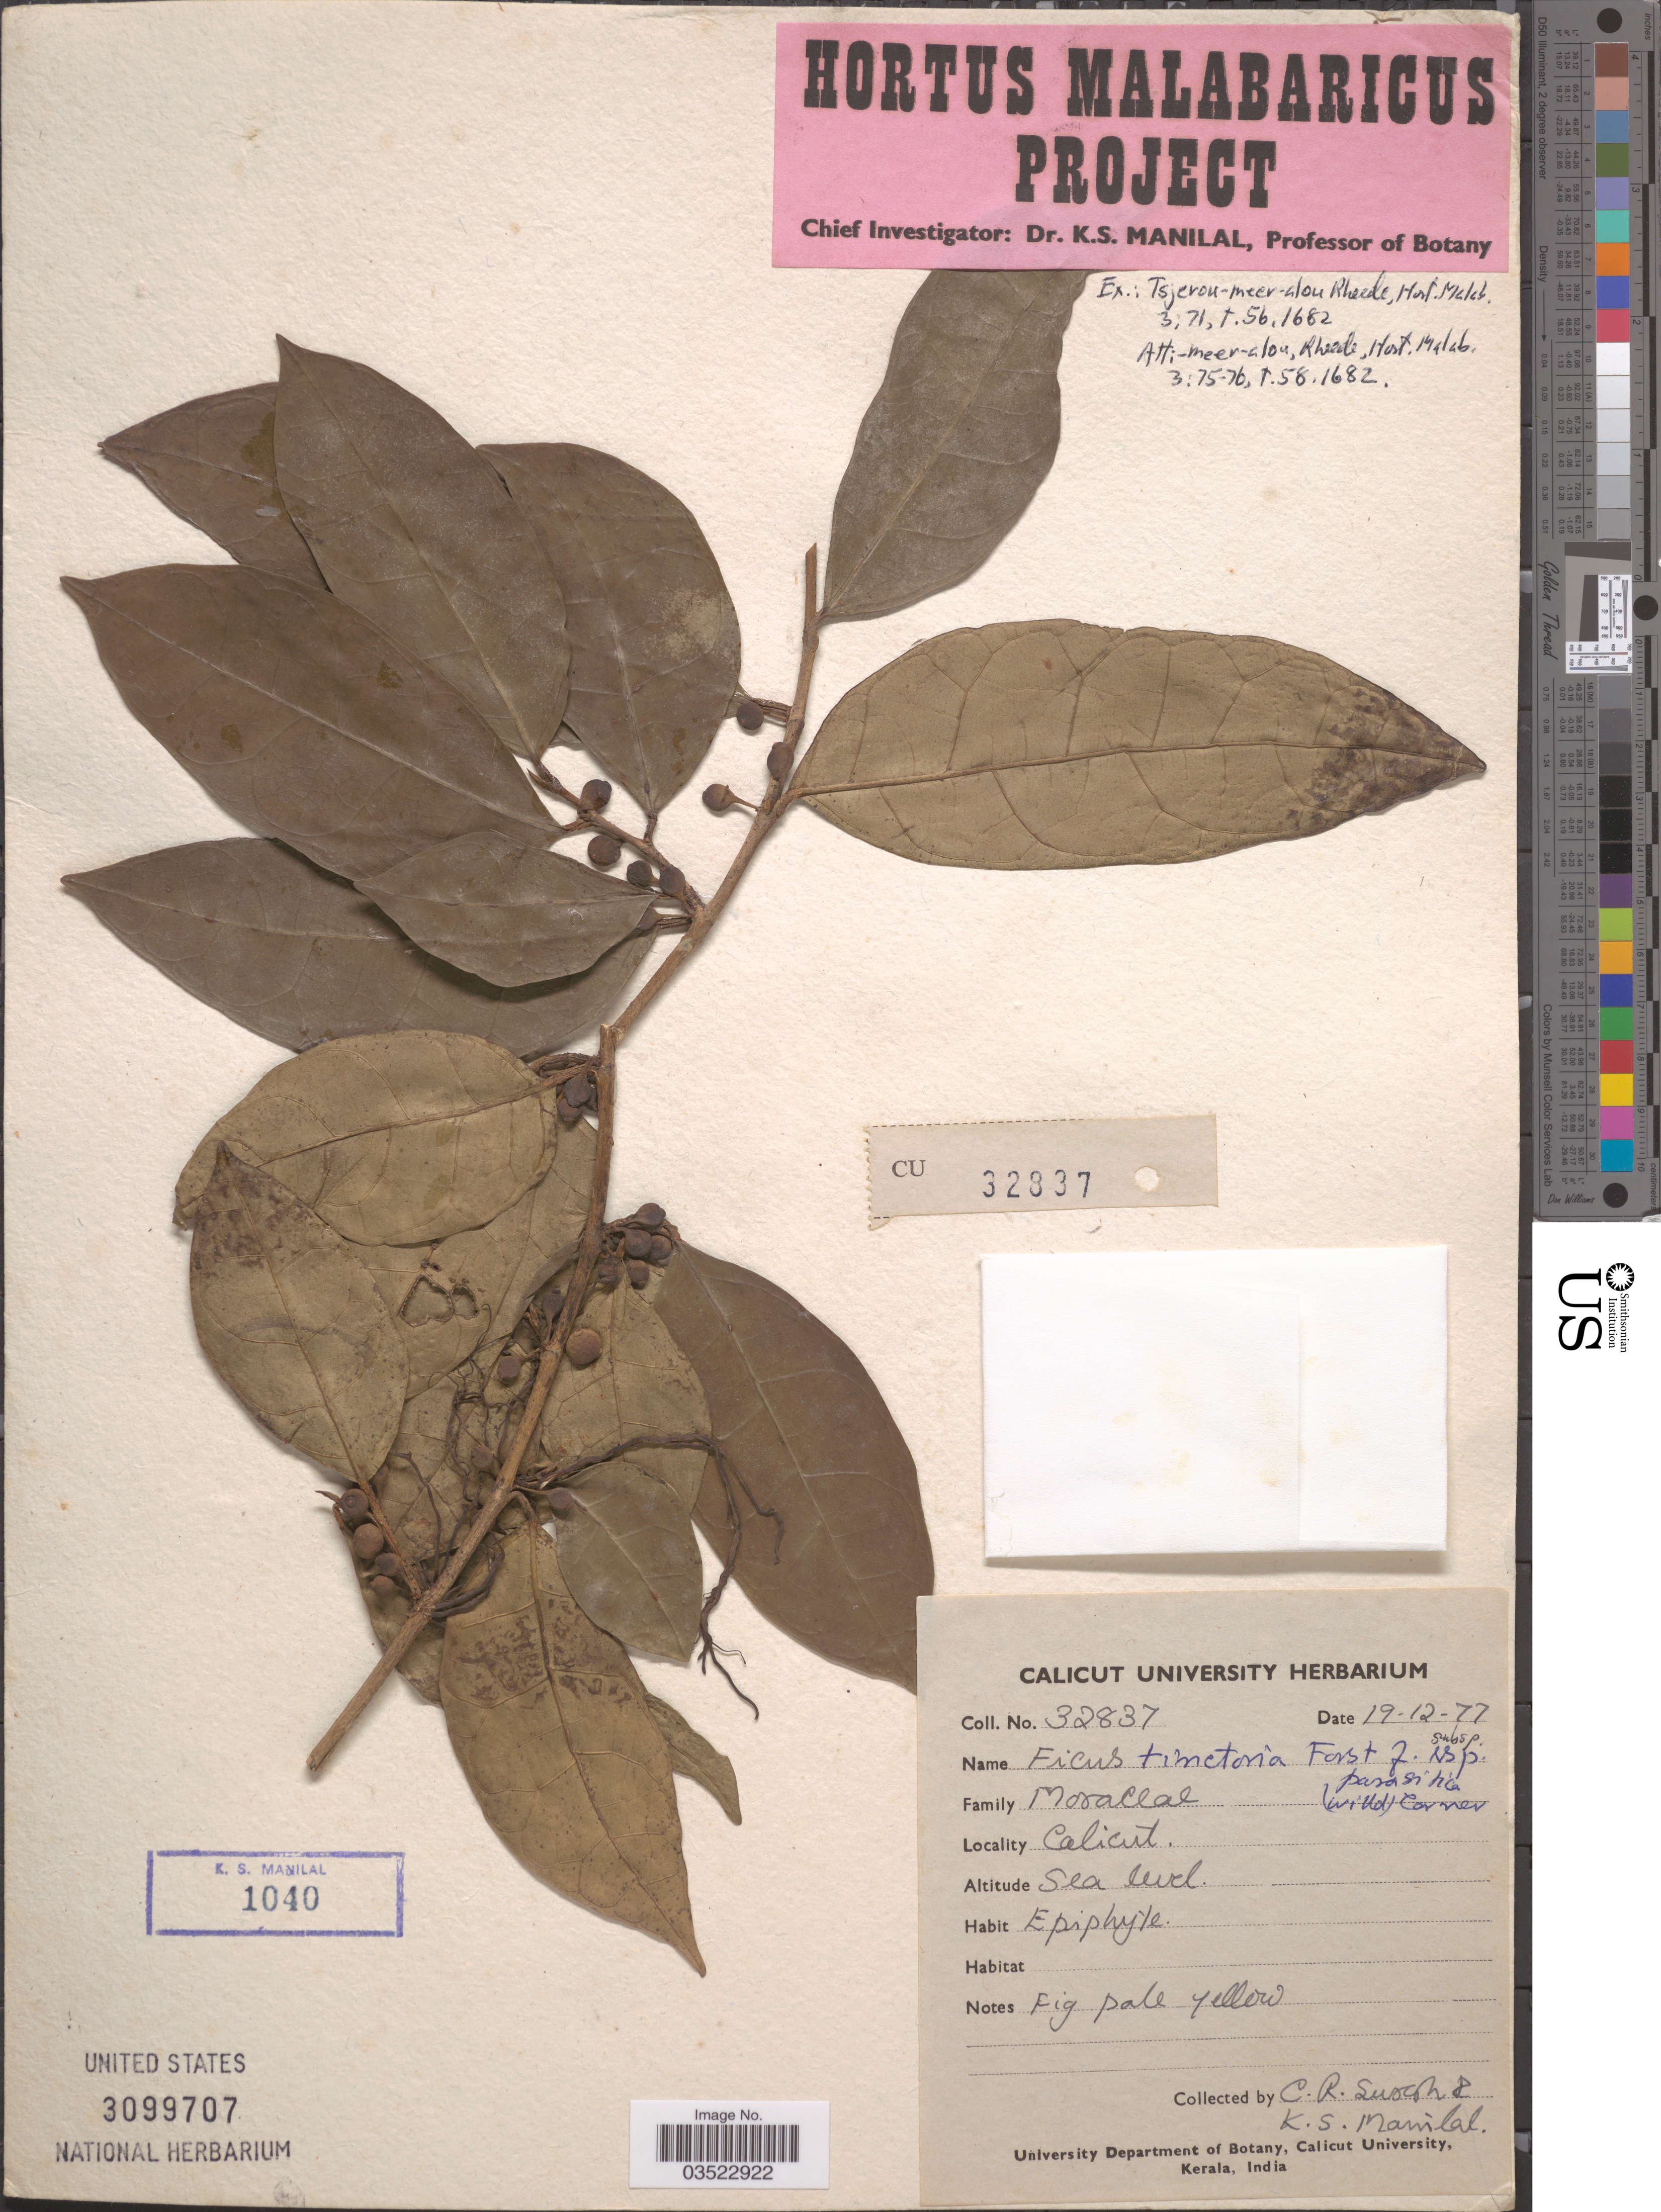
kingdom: Plantae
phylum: Tracheophyta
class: Magnoliopsida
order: Rosales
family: Moraceae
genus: Ficus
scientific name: Ficus tinctoria subsp. parasitica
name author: (J. Koenig ex Willd.) Corner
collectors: C. Suresh & K. Manilal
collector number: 32837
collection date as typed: Transcribed d/m/y: 19/12/77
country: India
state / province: Kerala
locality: Calicut.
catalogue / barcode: US 3099707